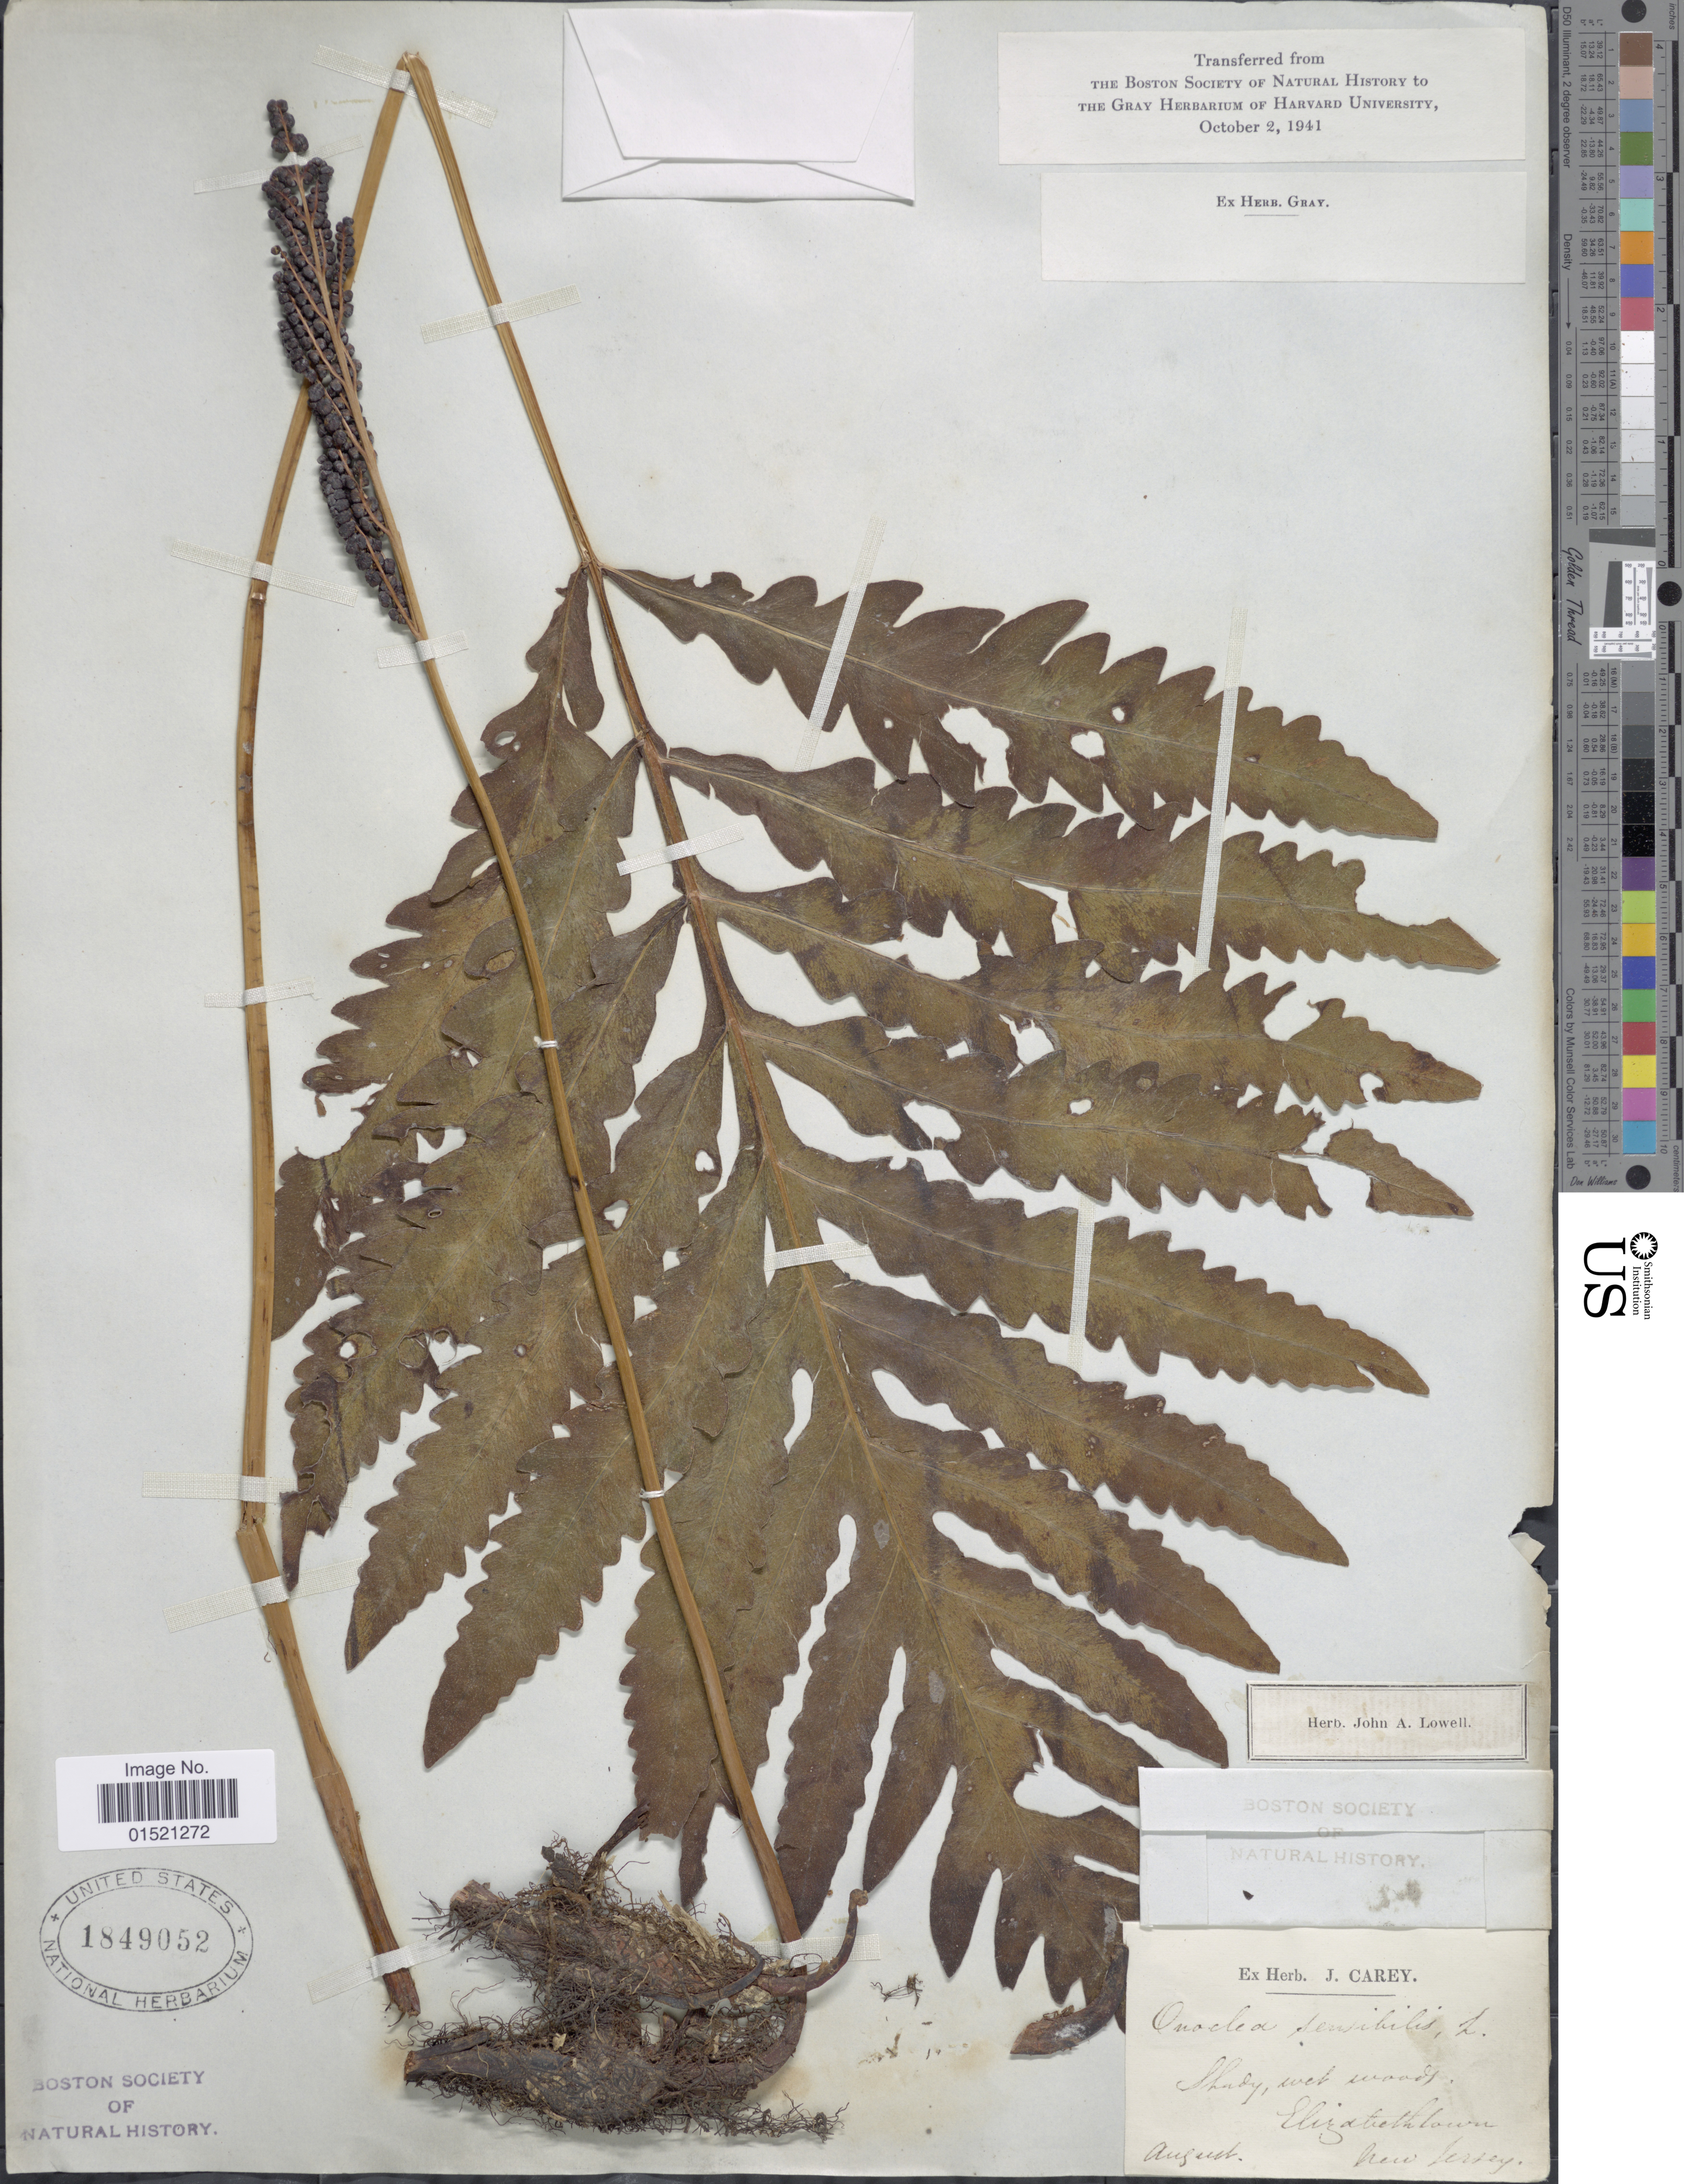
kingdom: Plantae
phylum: Tracheophyta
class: Polypodiopsida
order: Polypodiales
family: Onocleaceae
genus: Onoclea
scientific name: Onoclea sensibilis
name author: L.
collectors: ex herb. J. Carey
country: United States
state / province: New Jersey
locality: Shady, wet swamp Elizabethtown.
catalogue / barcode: US 1849052